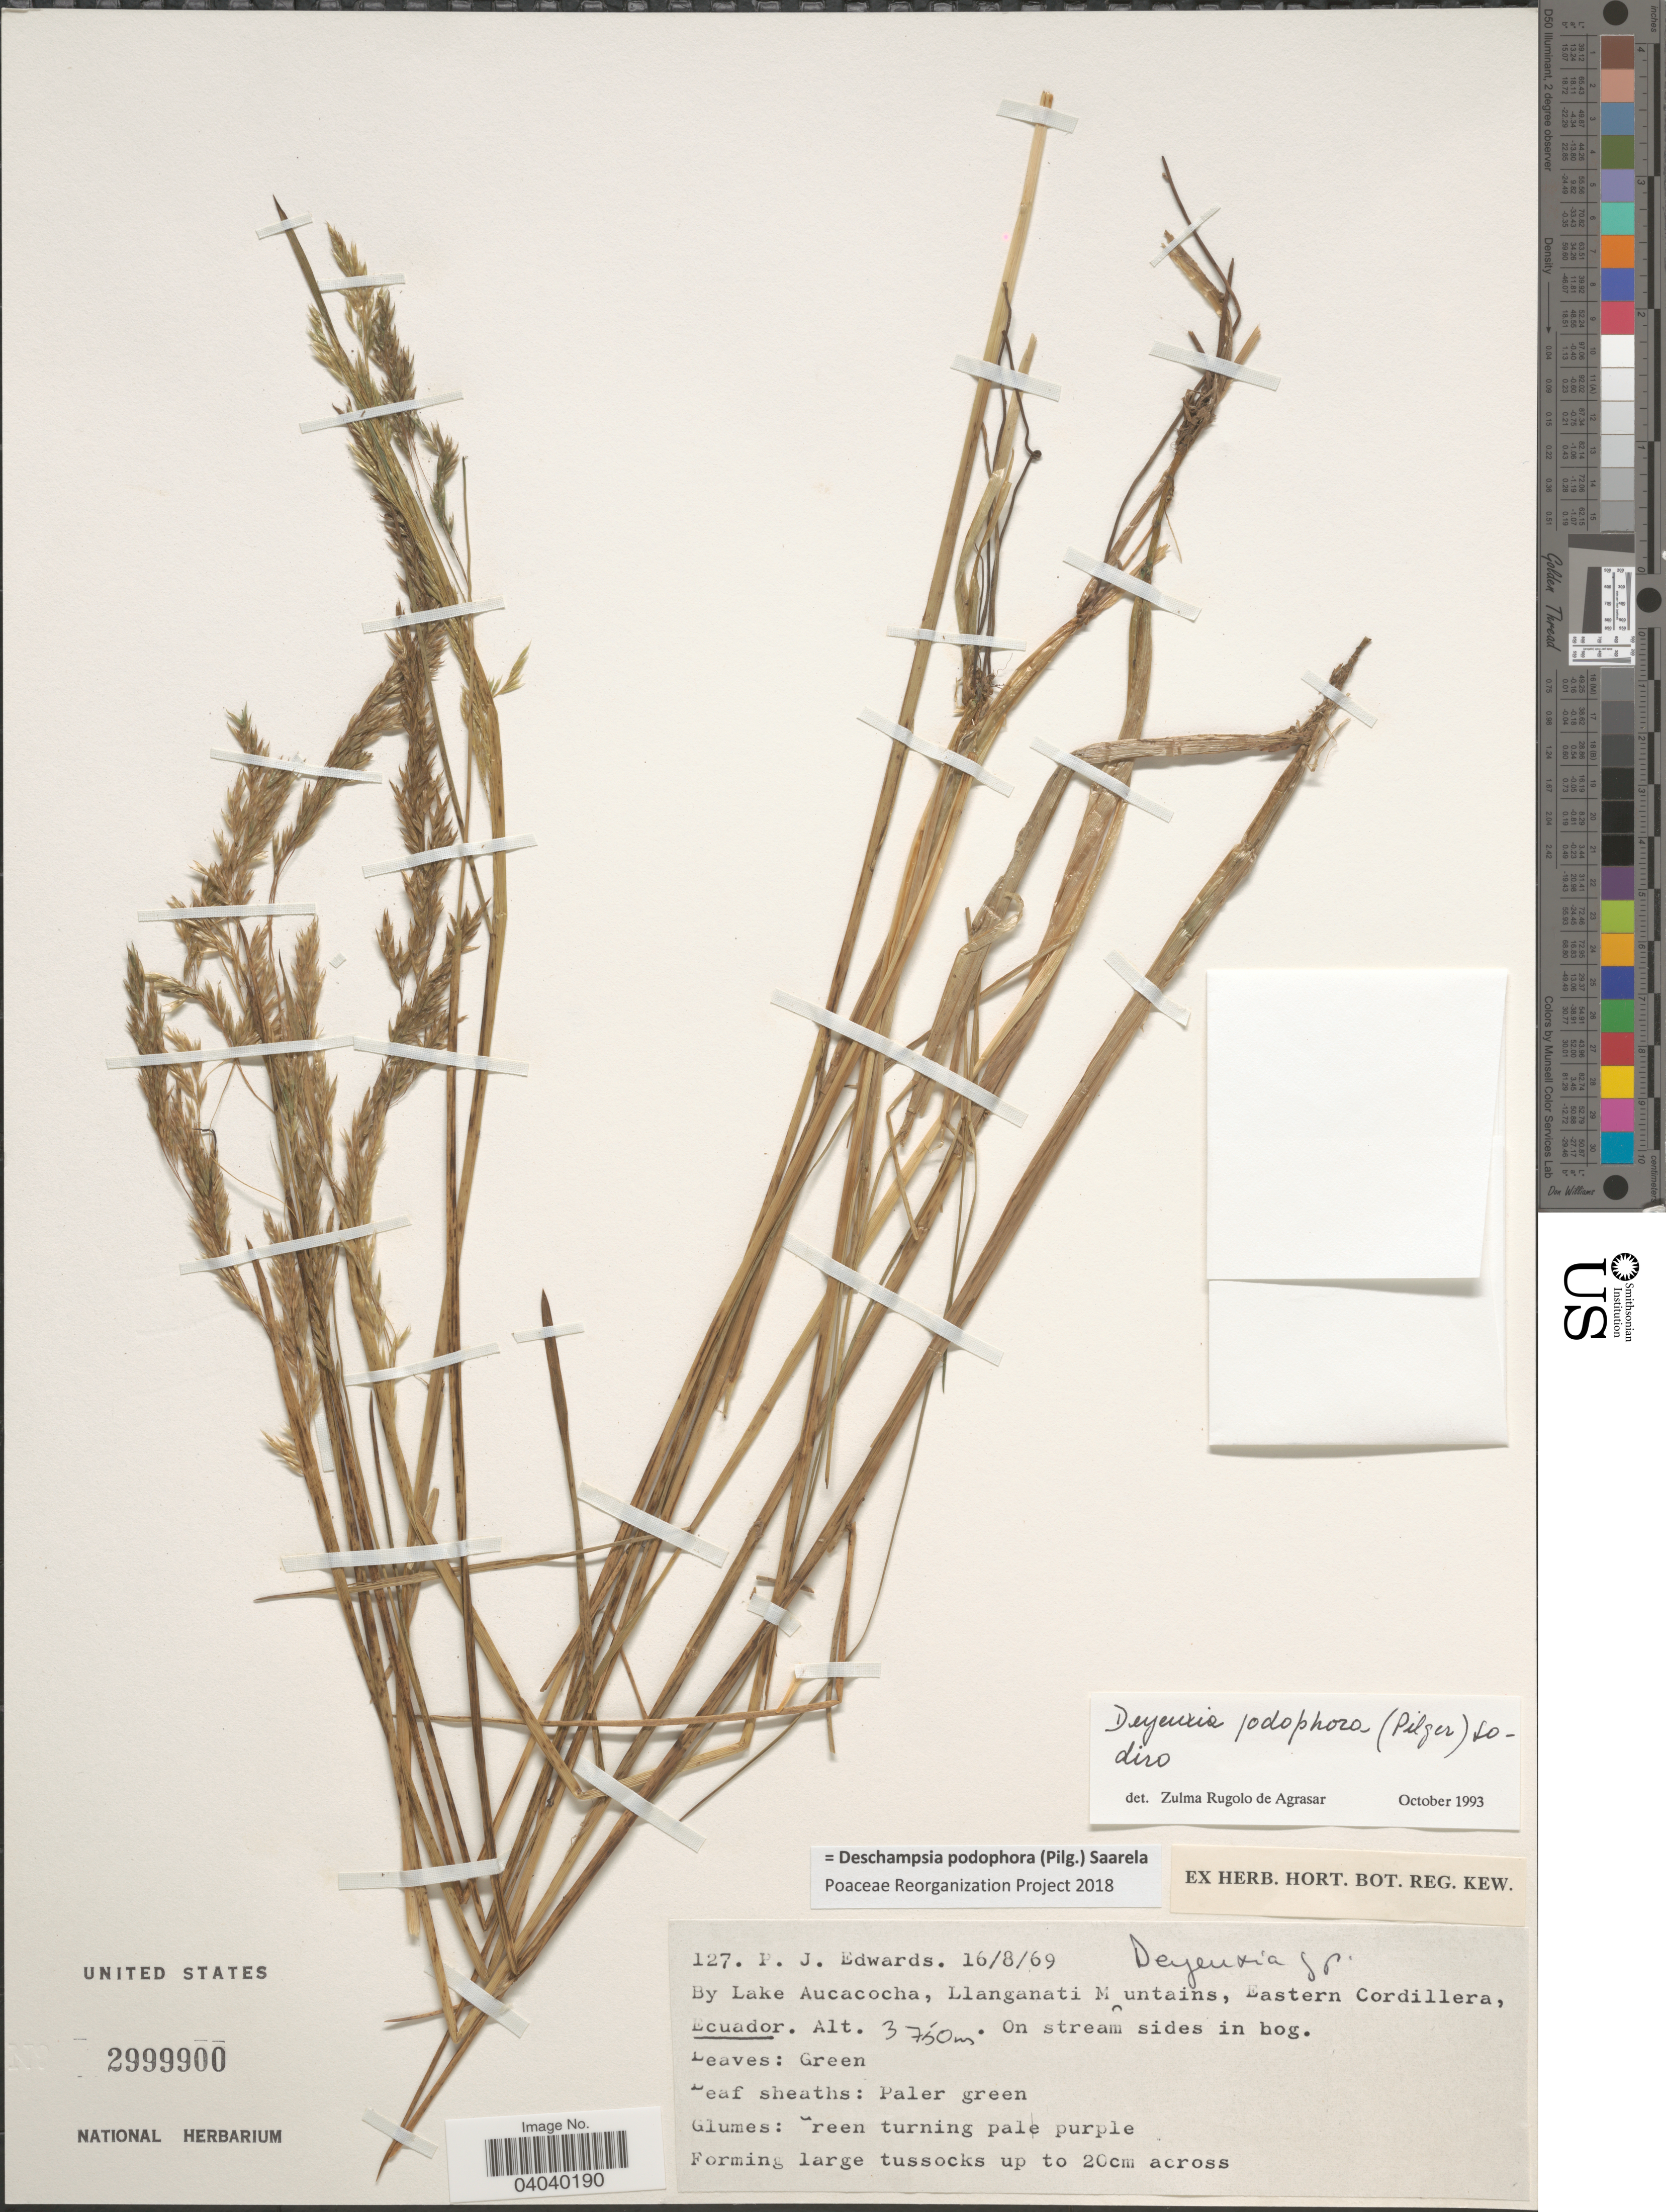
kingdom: Plantae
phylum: Tracheophyta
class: Liliopsida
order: Poales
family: Poaceae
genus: Deschampsia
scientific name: Deschampsia podophora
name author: (Pilg.) Saarela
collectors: P. Edwards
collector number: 127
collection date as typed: Transcribed d/m/y: 16/8/69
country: Ecuador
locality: By Lake Aucacocha, Llanganati Mountains, Eastern Cordillera.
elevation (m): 3750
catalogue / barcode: US 2999900